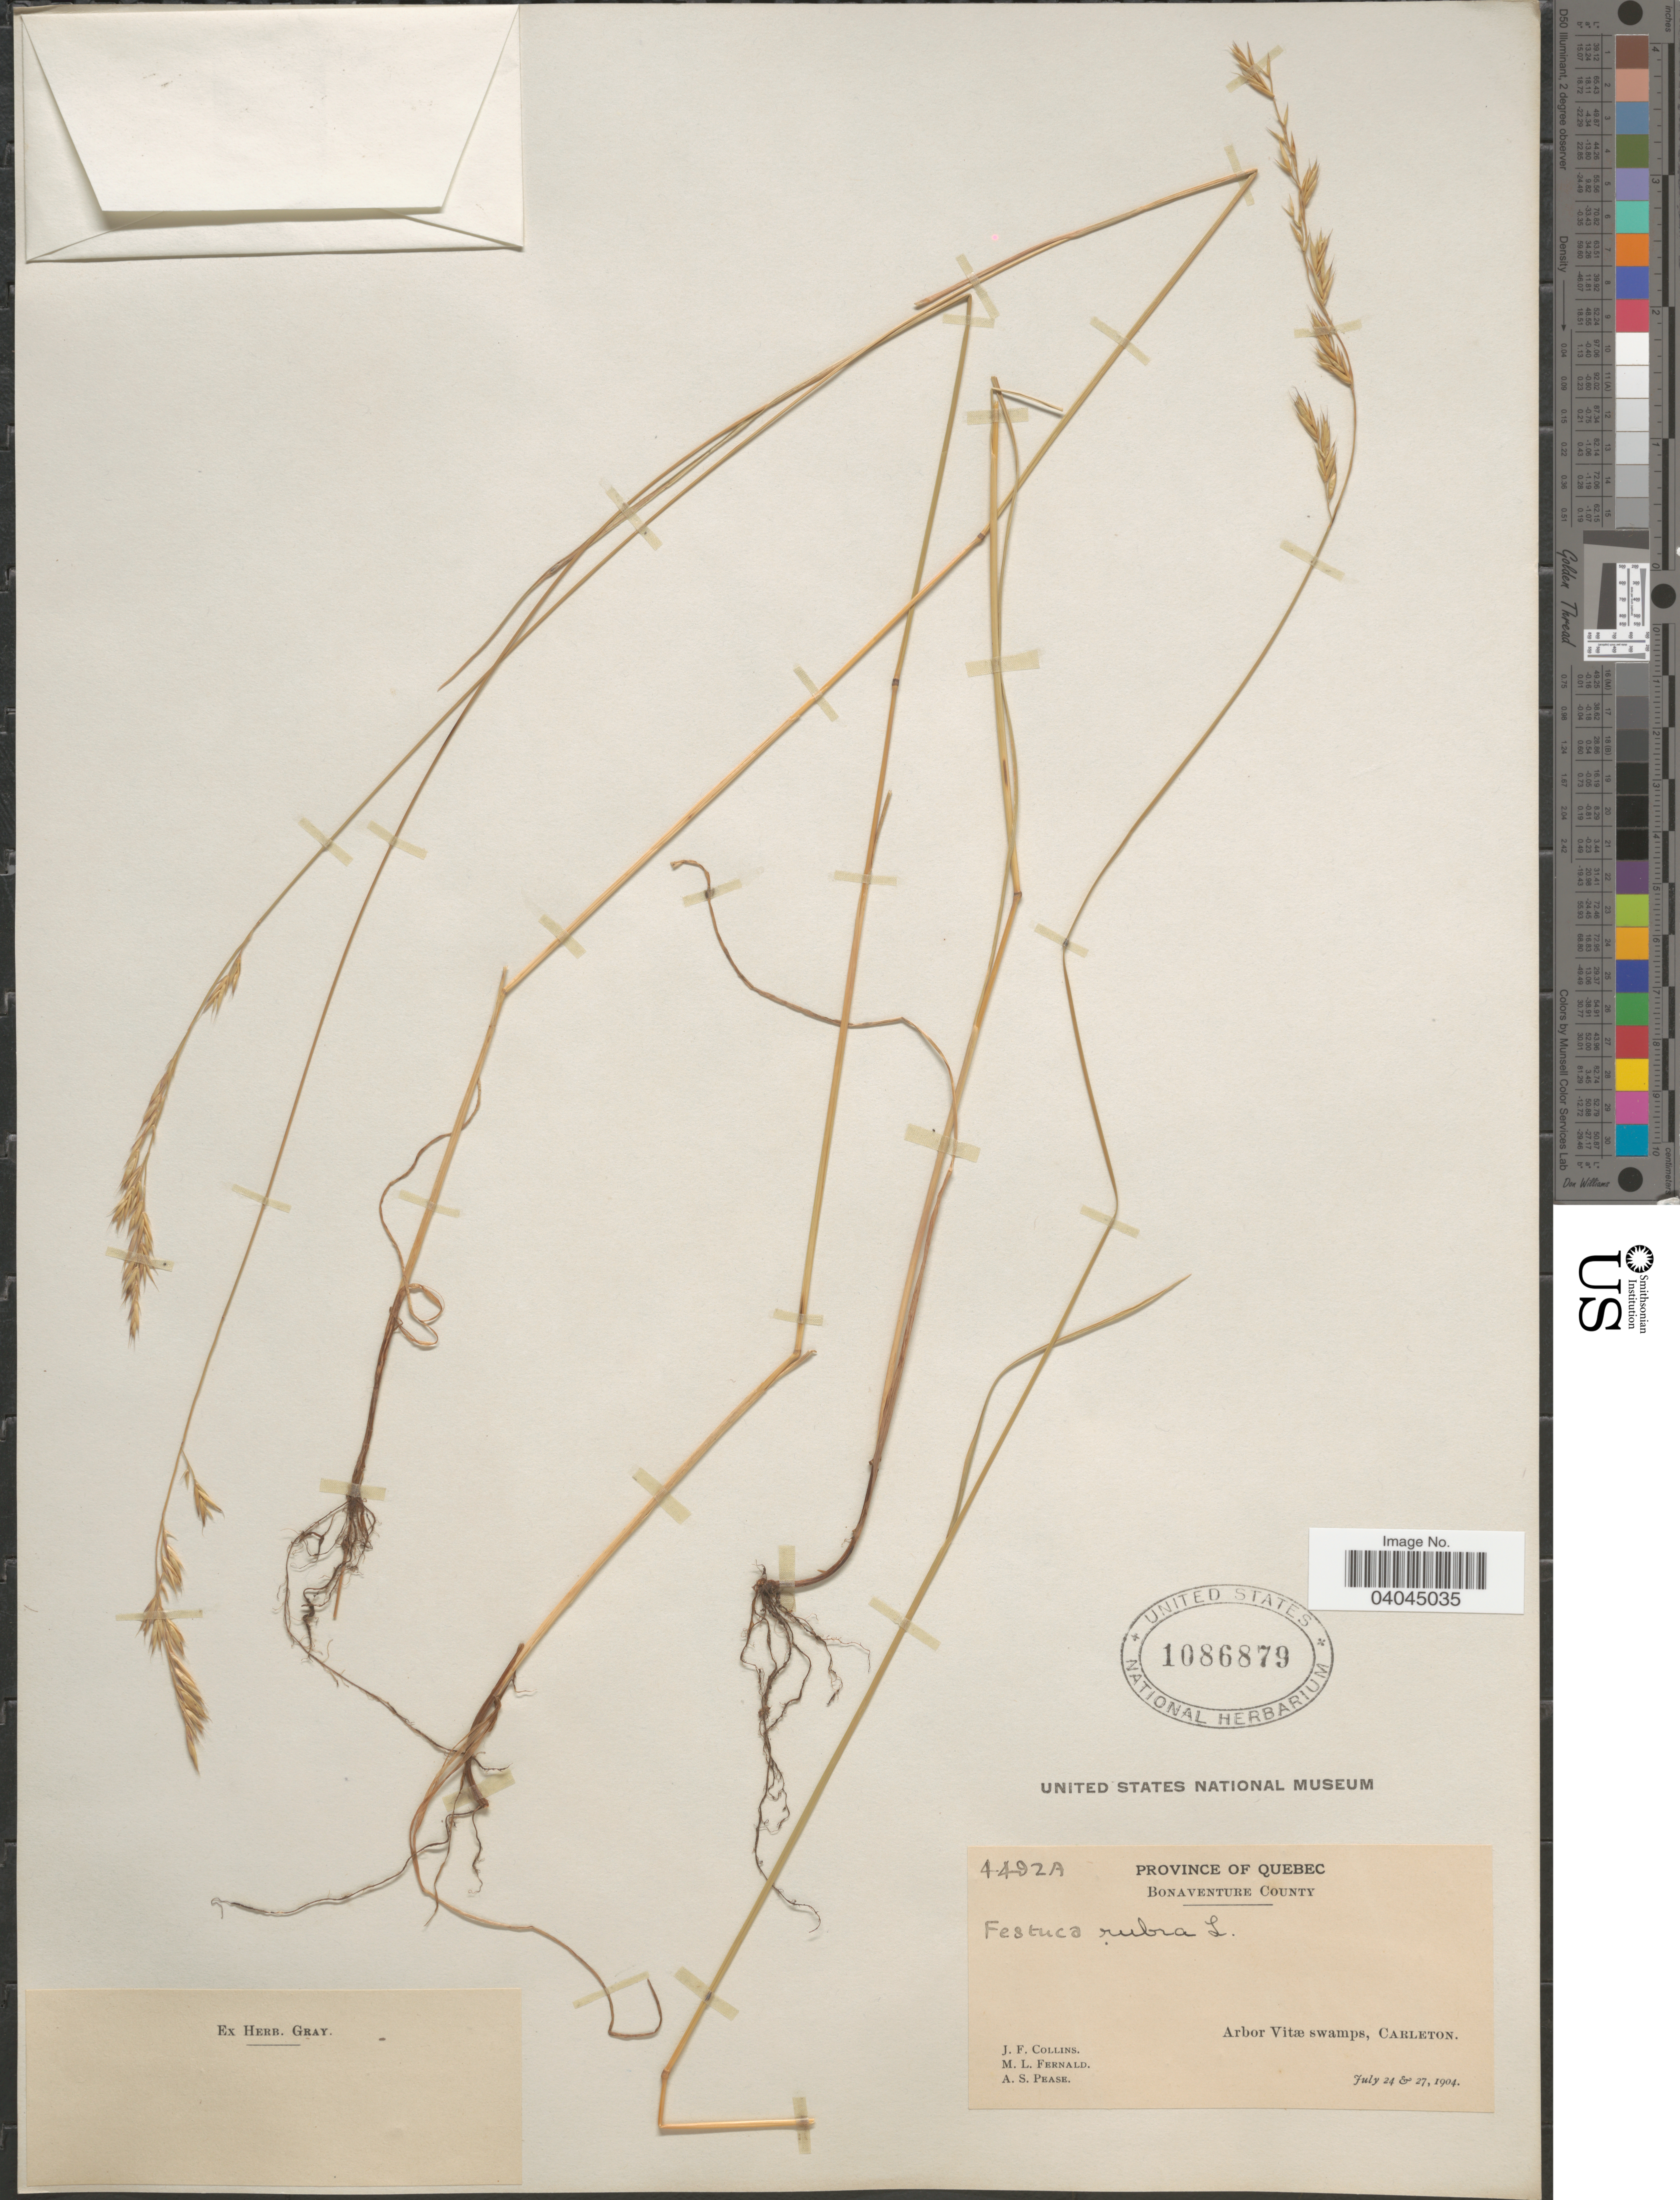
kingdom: Plantae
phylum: Tracheophyta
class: Liliopsida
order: Poales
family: Poaceae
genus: Festuca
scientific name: Festuca rubra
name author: L.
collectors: J. Collins, M. L. Fernald & A. S. Pease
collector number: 4492A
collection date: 1904-07-24/1904-07-27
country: Canada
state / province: Quebec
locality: Bonaventure County. Arbor Vitæ swamps, Carleton.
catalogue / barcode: US 1086879